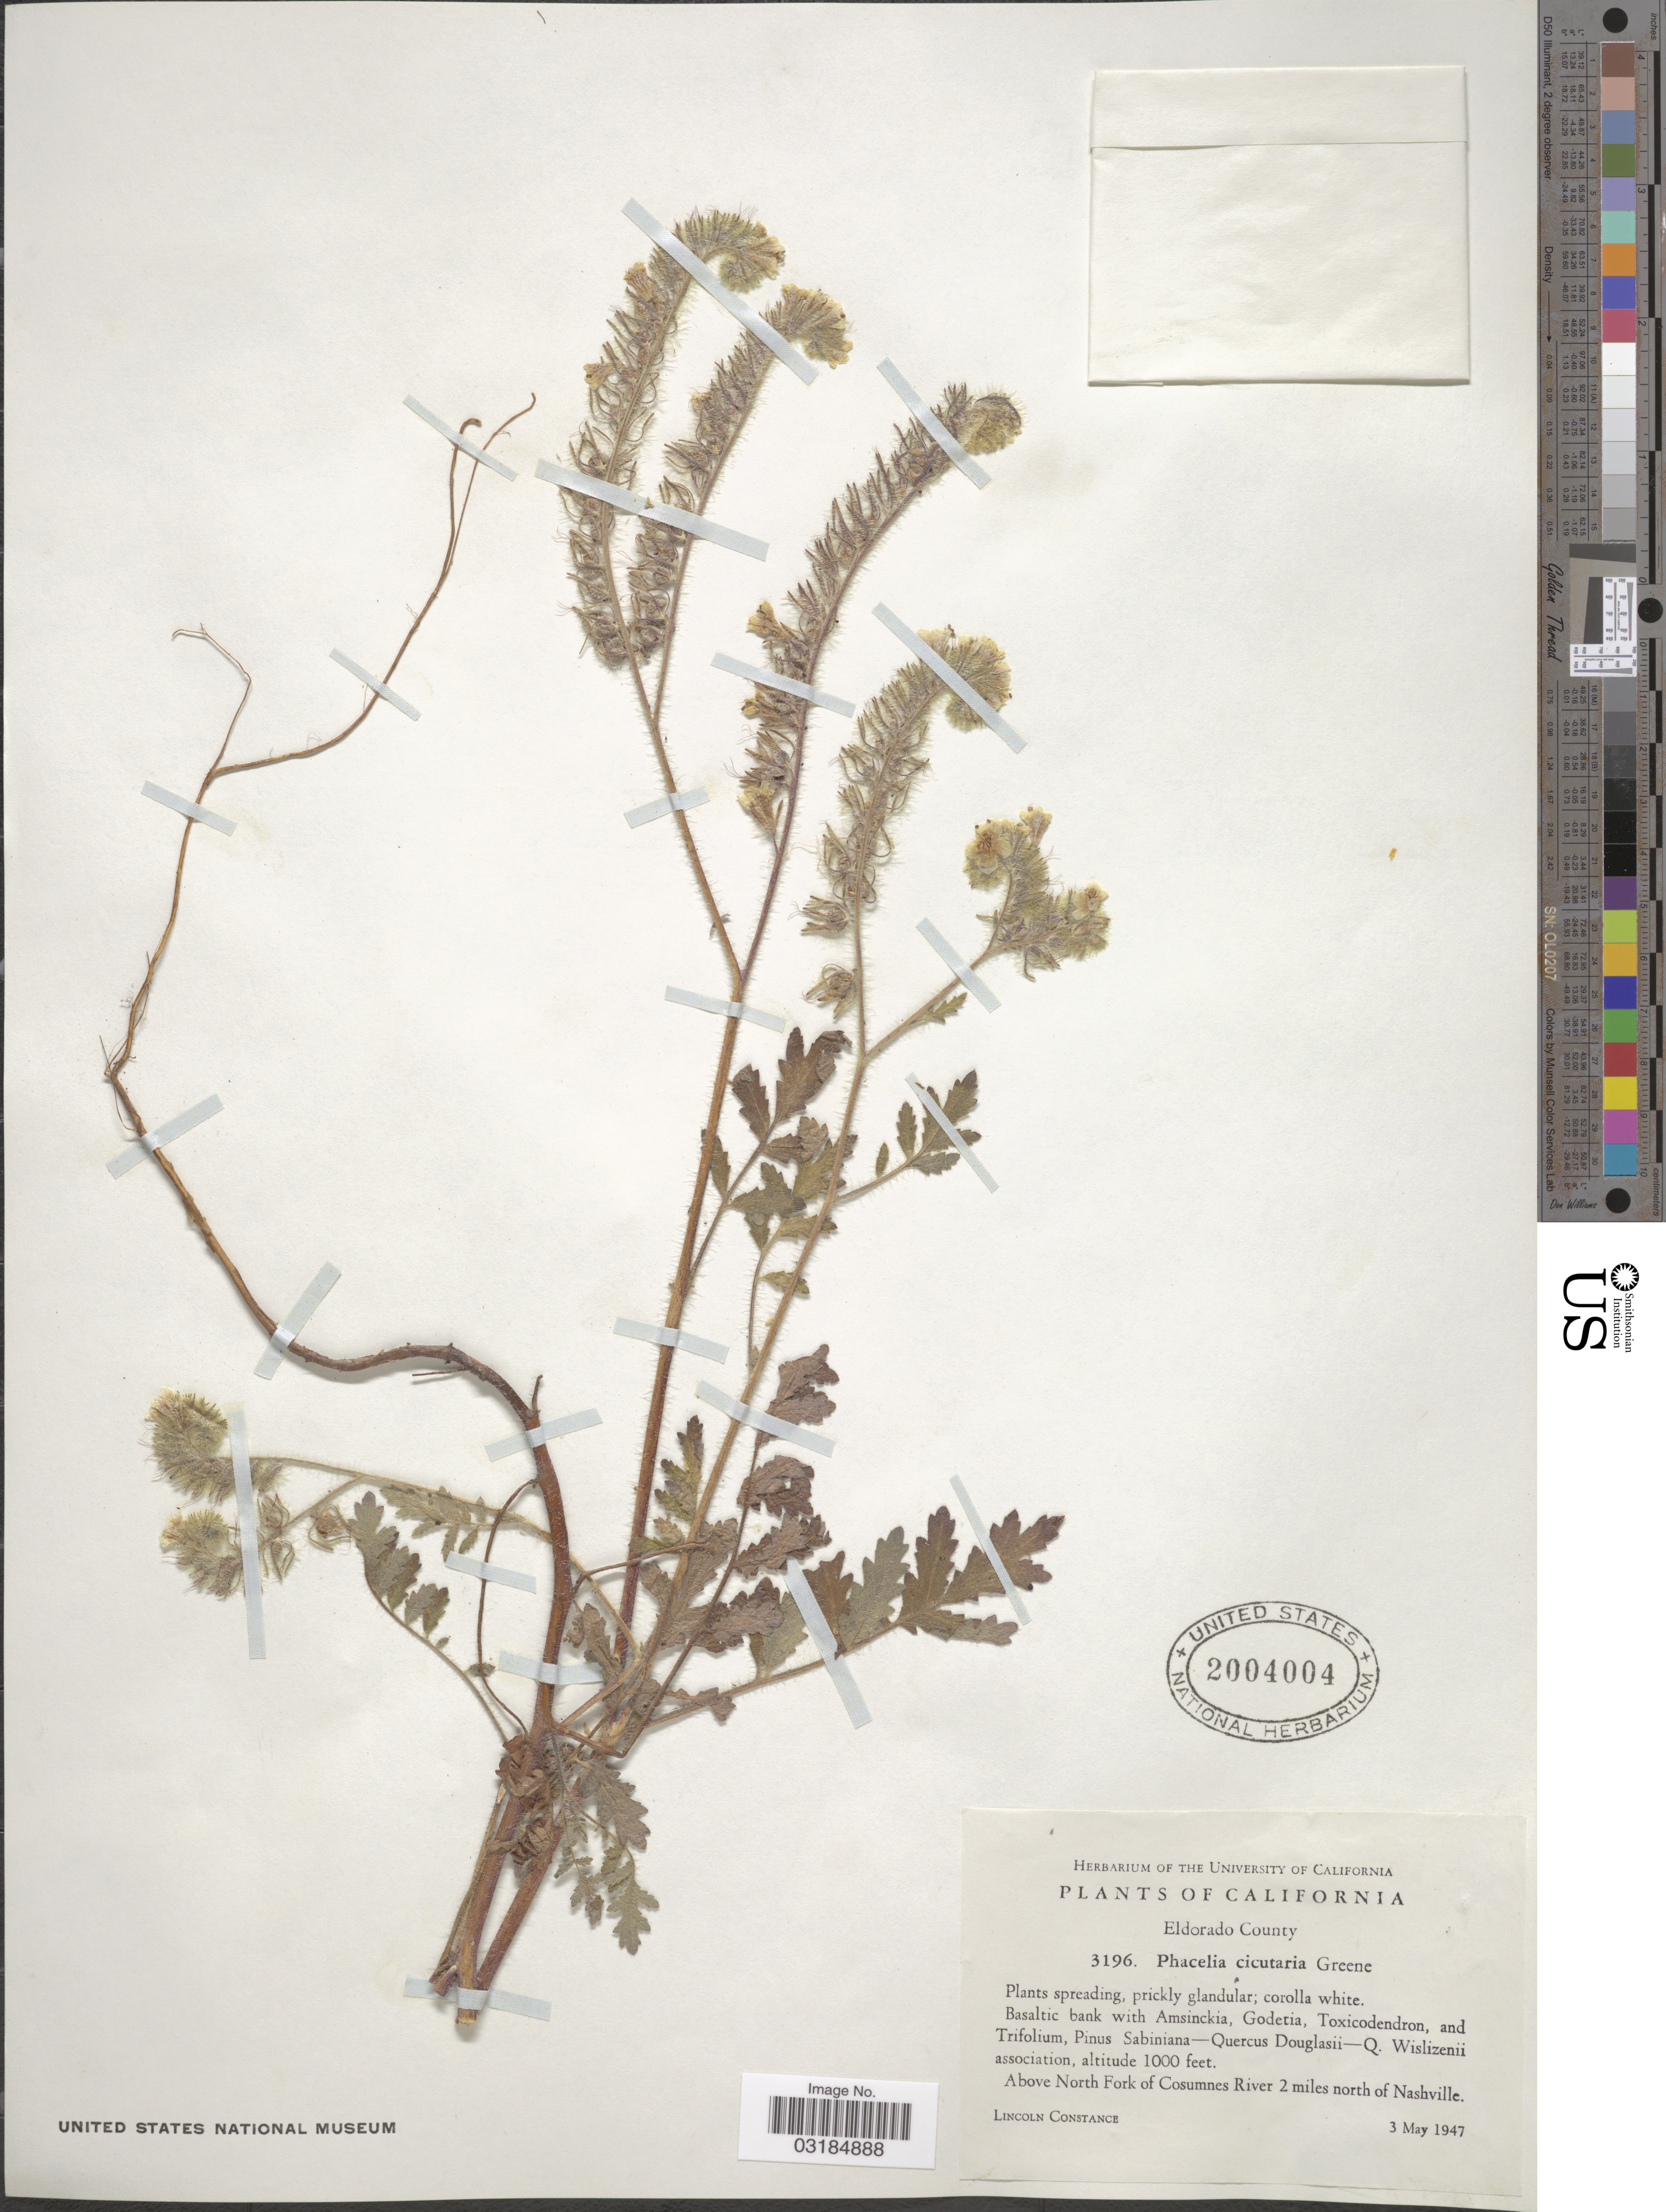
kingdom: Plantae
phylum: Tracheophyta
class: Magnoliopsida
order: Boraginales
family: Hydrophyllaceae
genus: Phacelia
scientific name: Phacelia cicutaria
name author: Greene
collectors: L. Constance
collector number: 3196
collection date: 1947-05-03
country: United States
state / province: California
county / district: El Dorado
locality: Eldorado County. Above North Fork of Cosumnes River 2 miles north of Nashville.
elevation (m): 305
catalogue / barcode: US 2004004